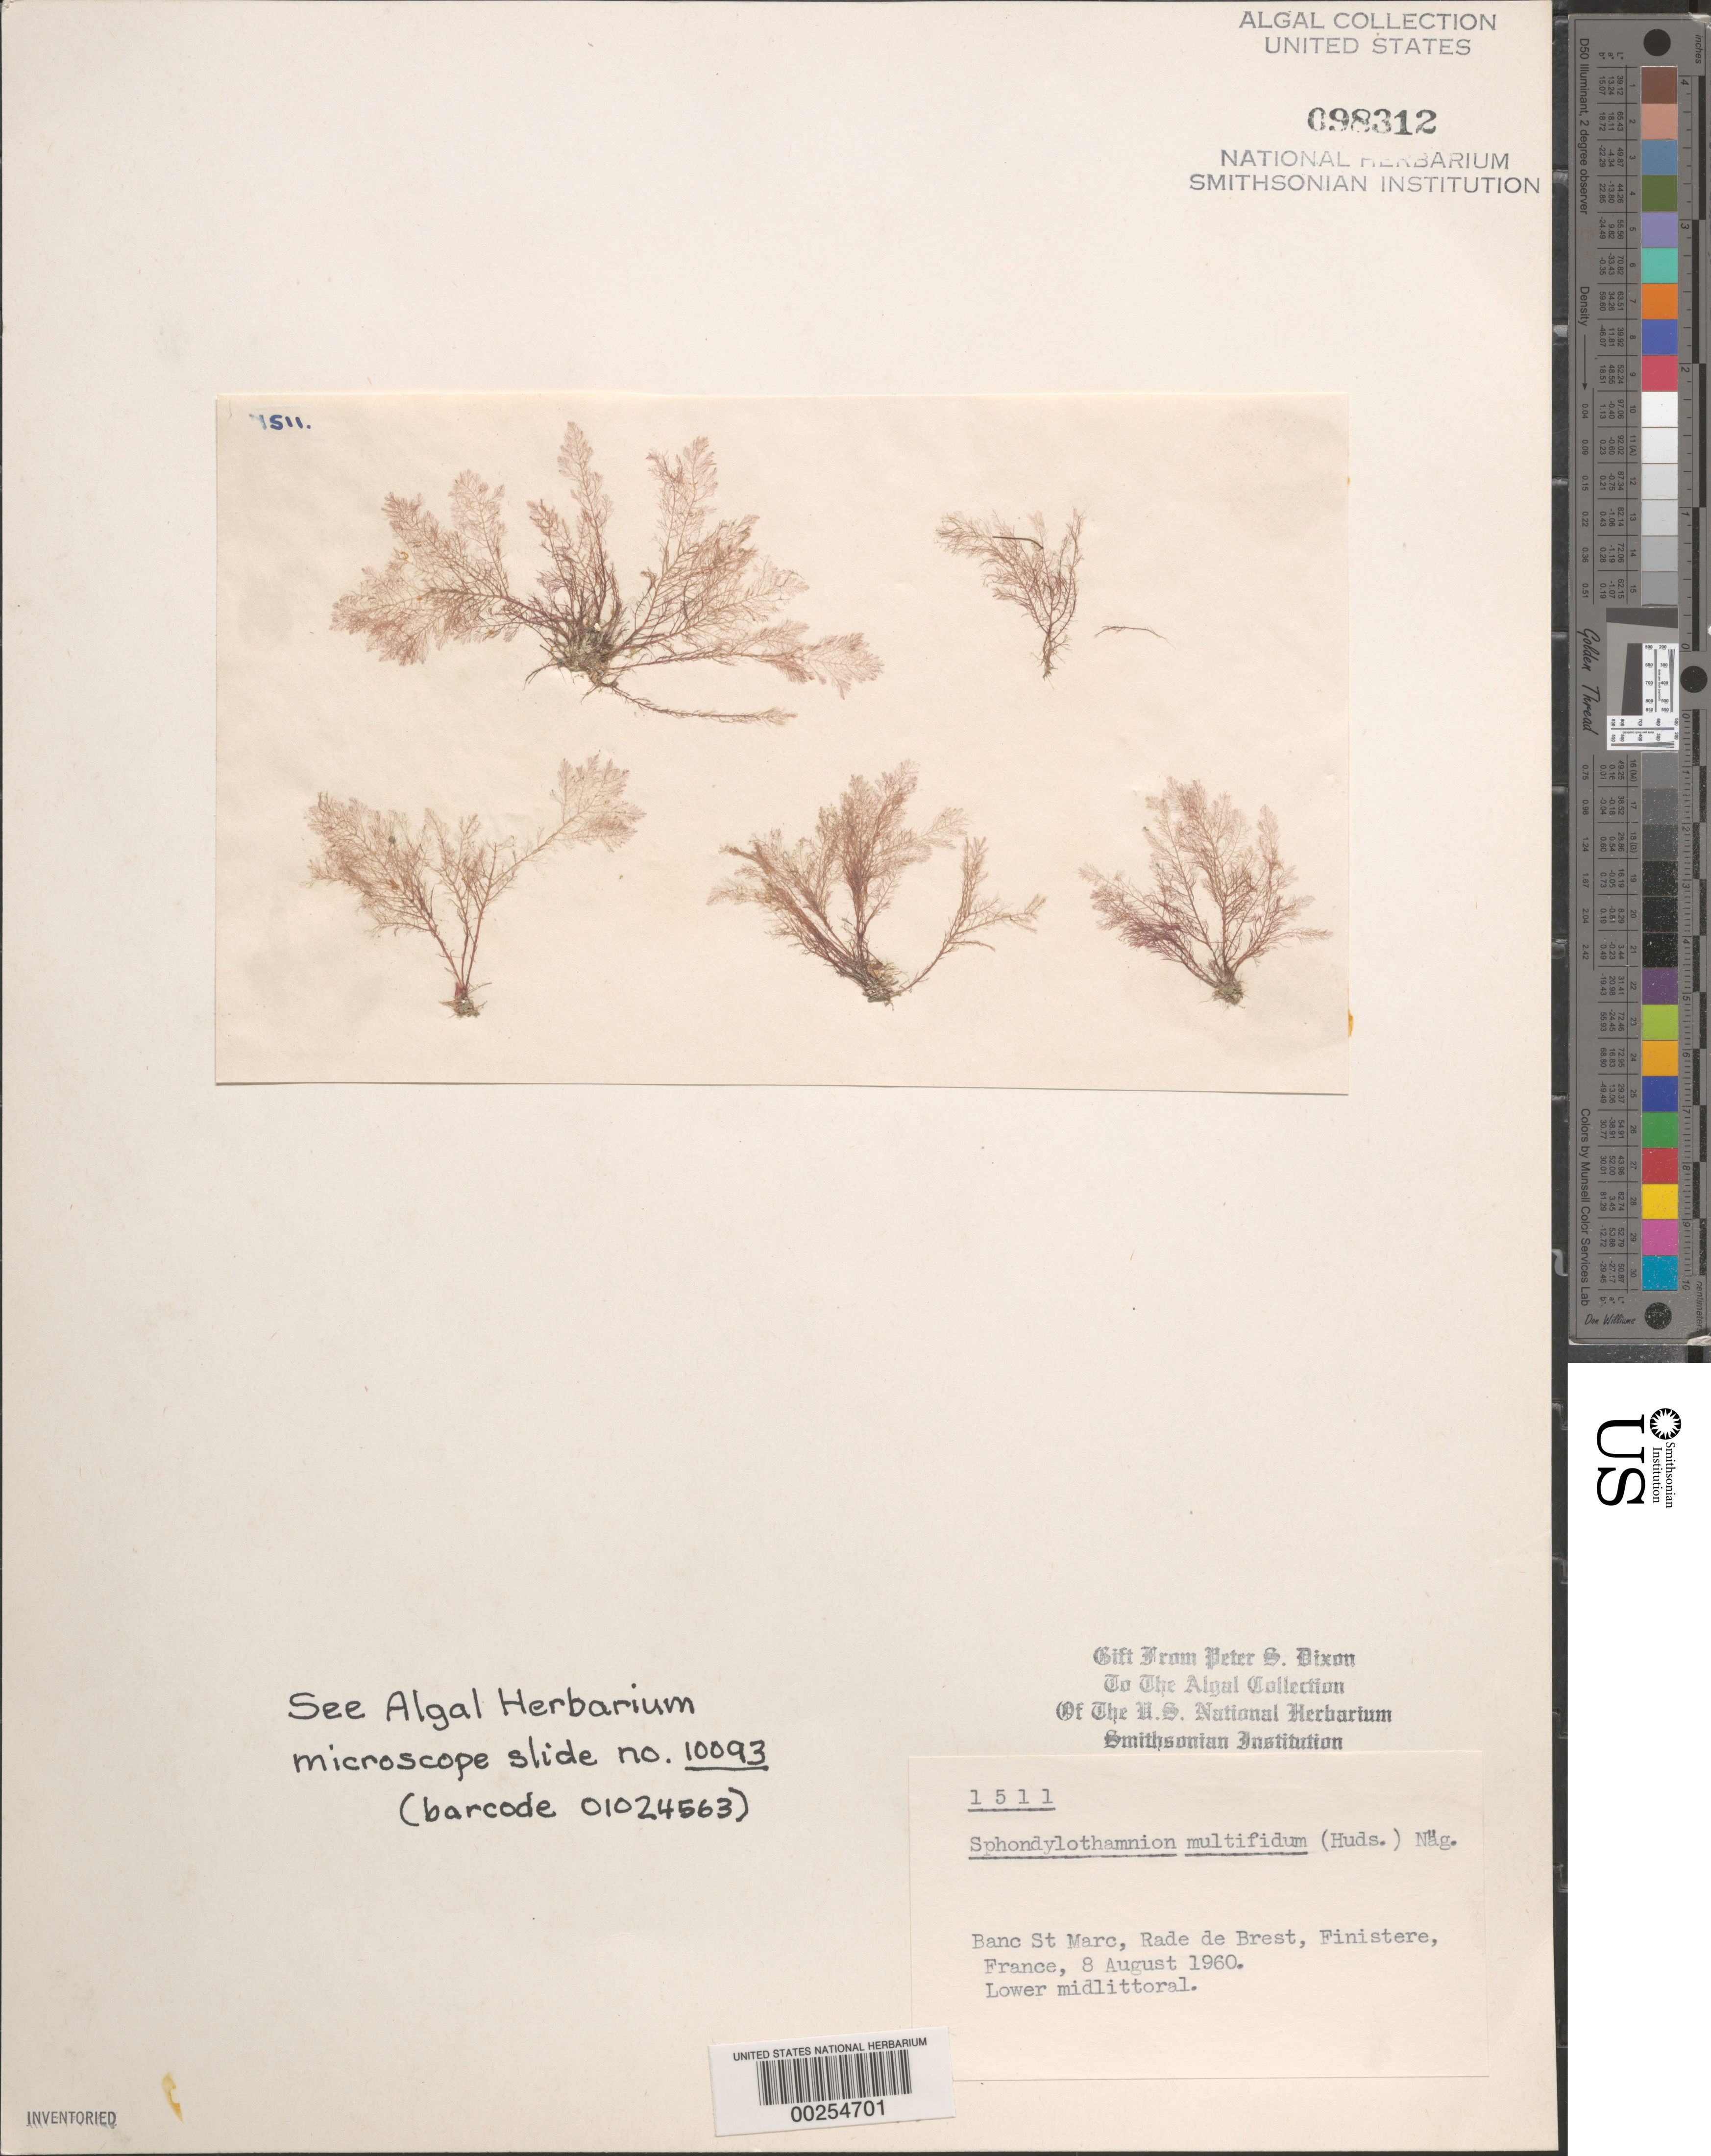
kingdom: Plantae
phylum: Rhodophyta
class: Florideophyceae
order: Ceramiales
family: Wrangeliaceae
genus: Sphondylothamnion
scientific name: Sphondylothamnion multifidum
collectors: P. S. Dixon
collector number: PSD 1511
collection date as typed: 08 Aug 1960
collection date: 1960-08-08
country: France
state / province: Bretagne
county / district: Finistère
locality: Banc St. Marc, Rade de Brest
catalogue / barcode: US 98312